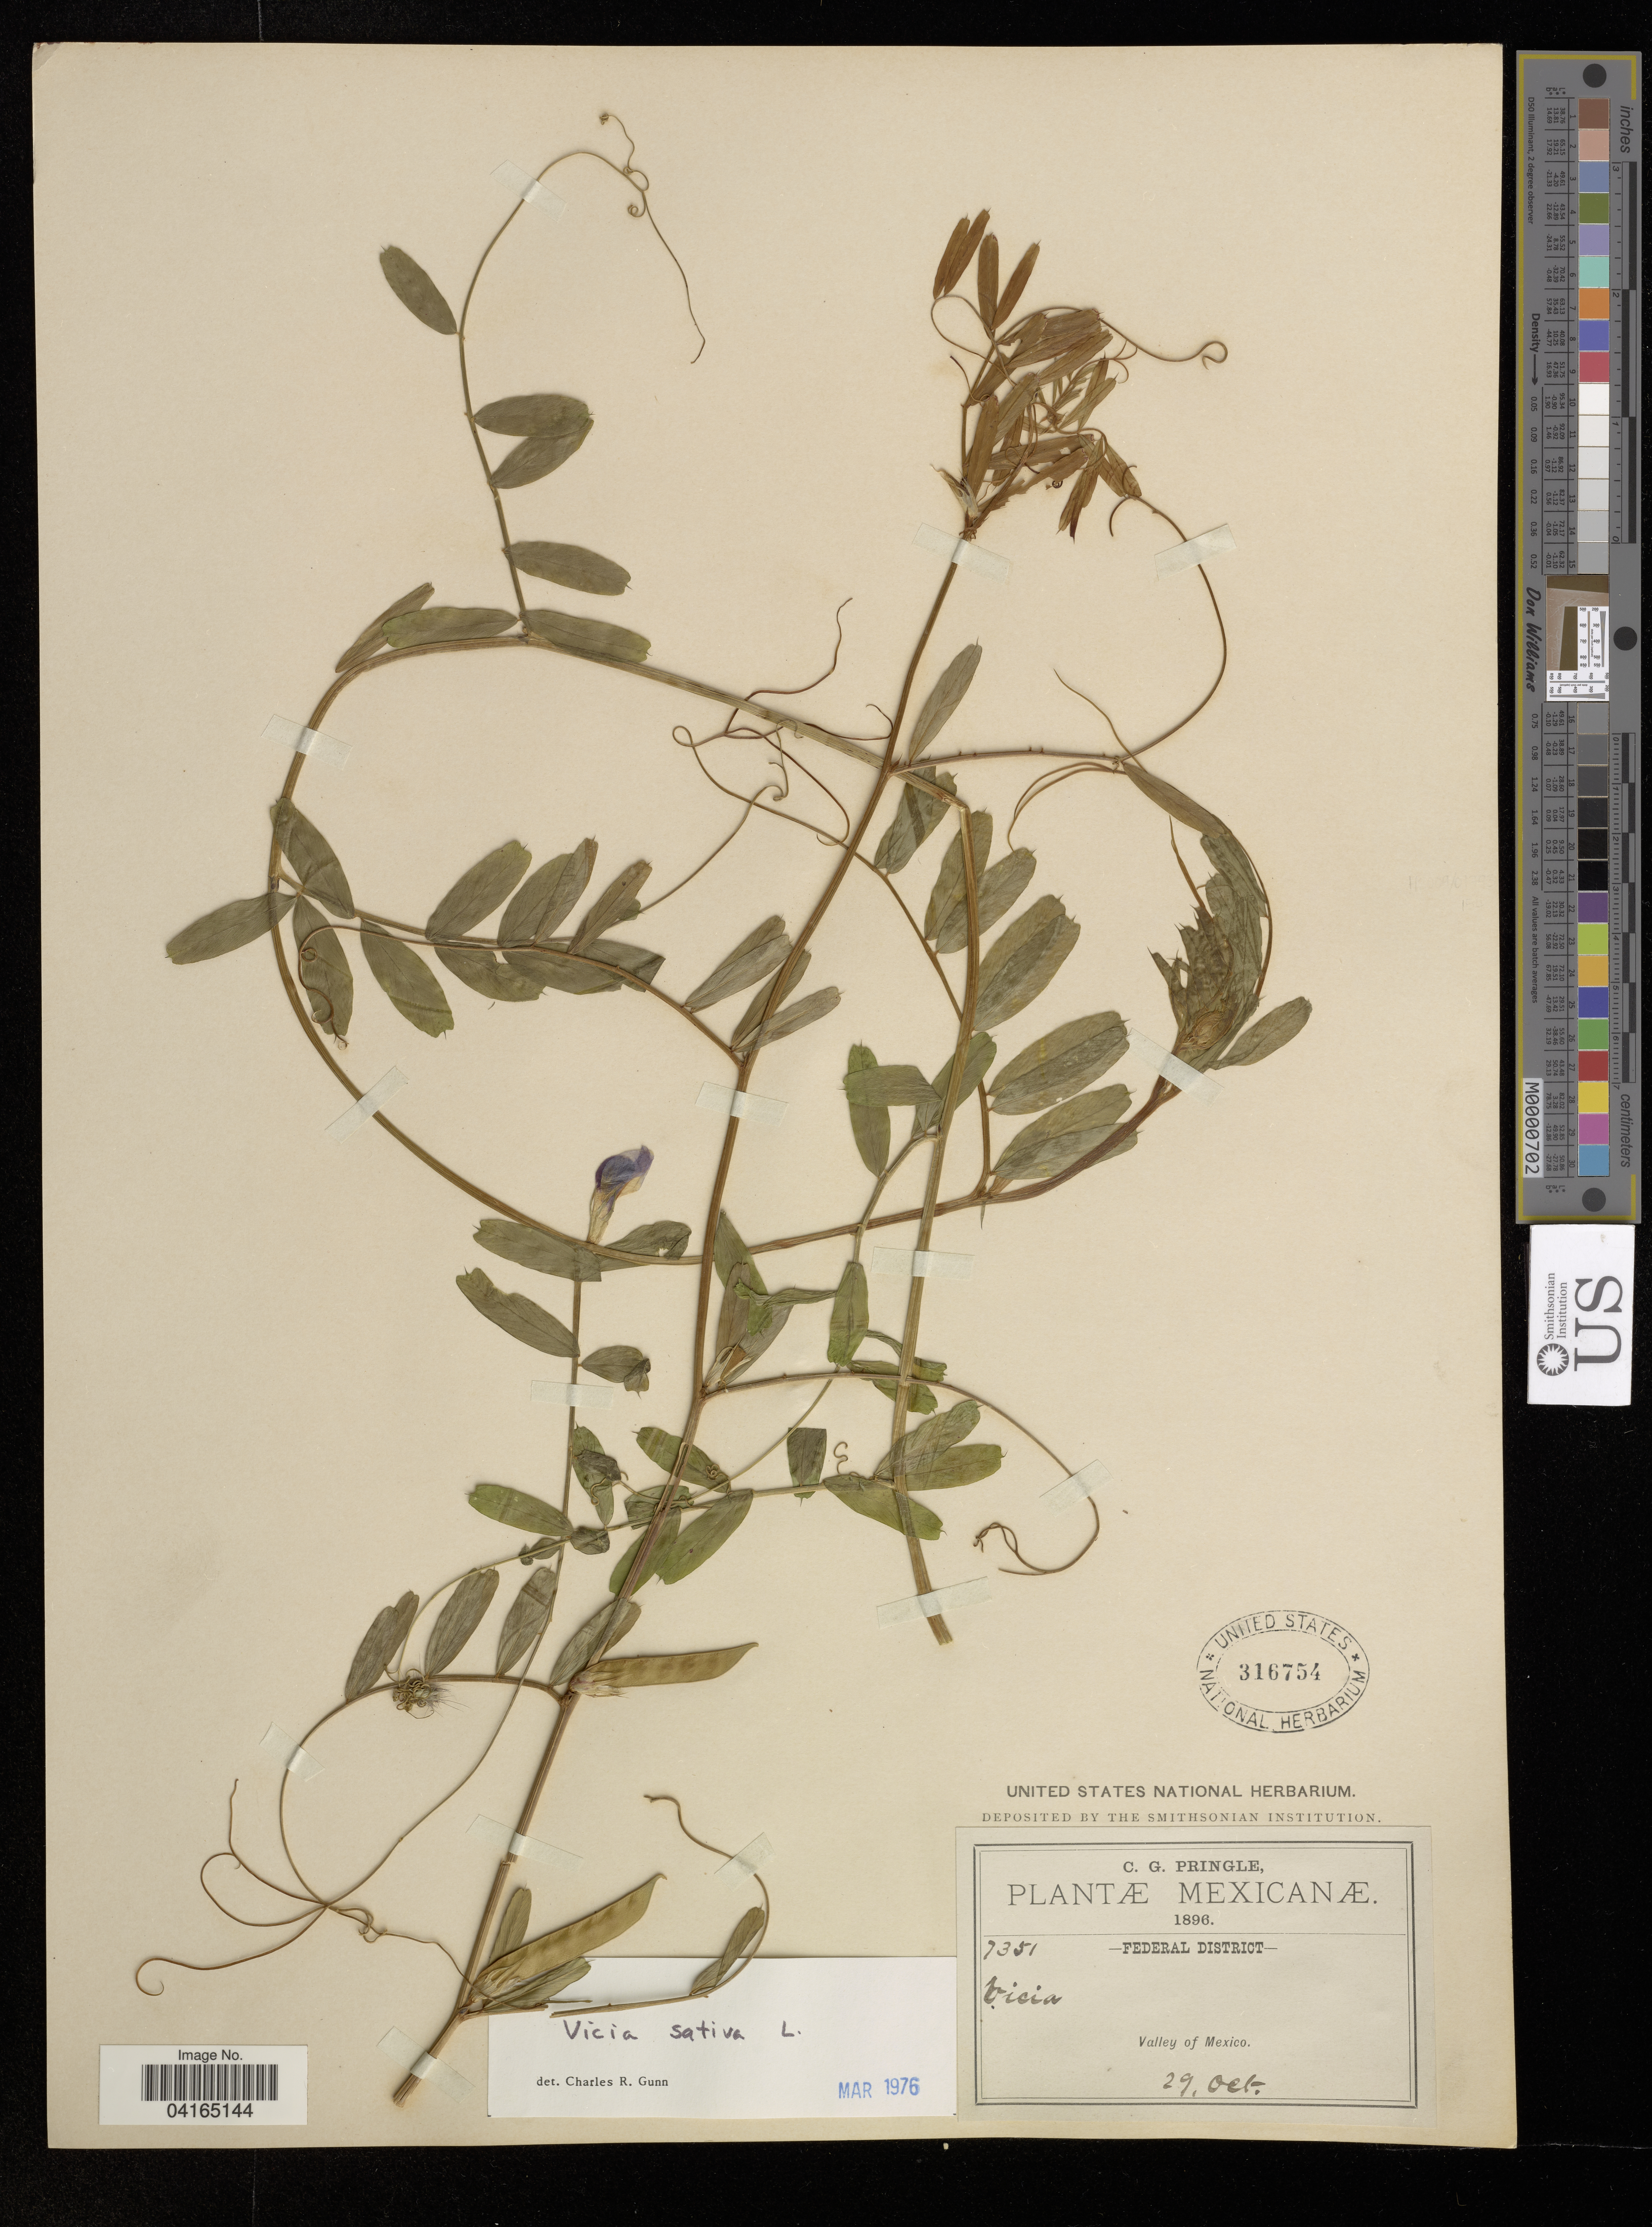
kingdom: Plantae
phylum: Tracheophyta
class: Magnoliopsida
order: Fabales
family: Fabaceae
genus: Vicia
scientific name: Vicia sativa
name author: L.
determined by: Hechenleitner, Paulina, RBG Edinburgh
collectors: C. G. Pringle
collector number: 7351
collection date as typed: OCT 29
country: Mexico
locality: Valley of Mexico.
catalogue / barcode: US 316754